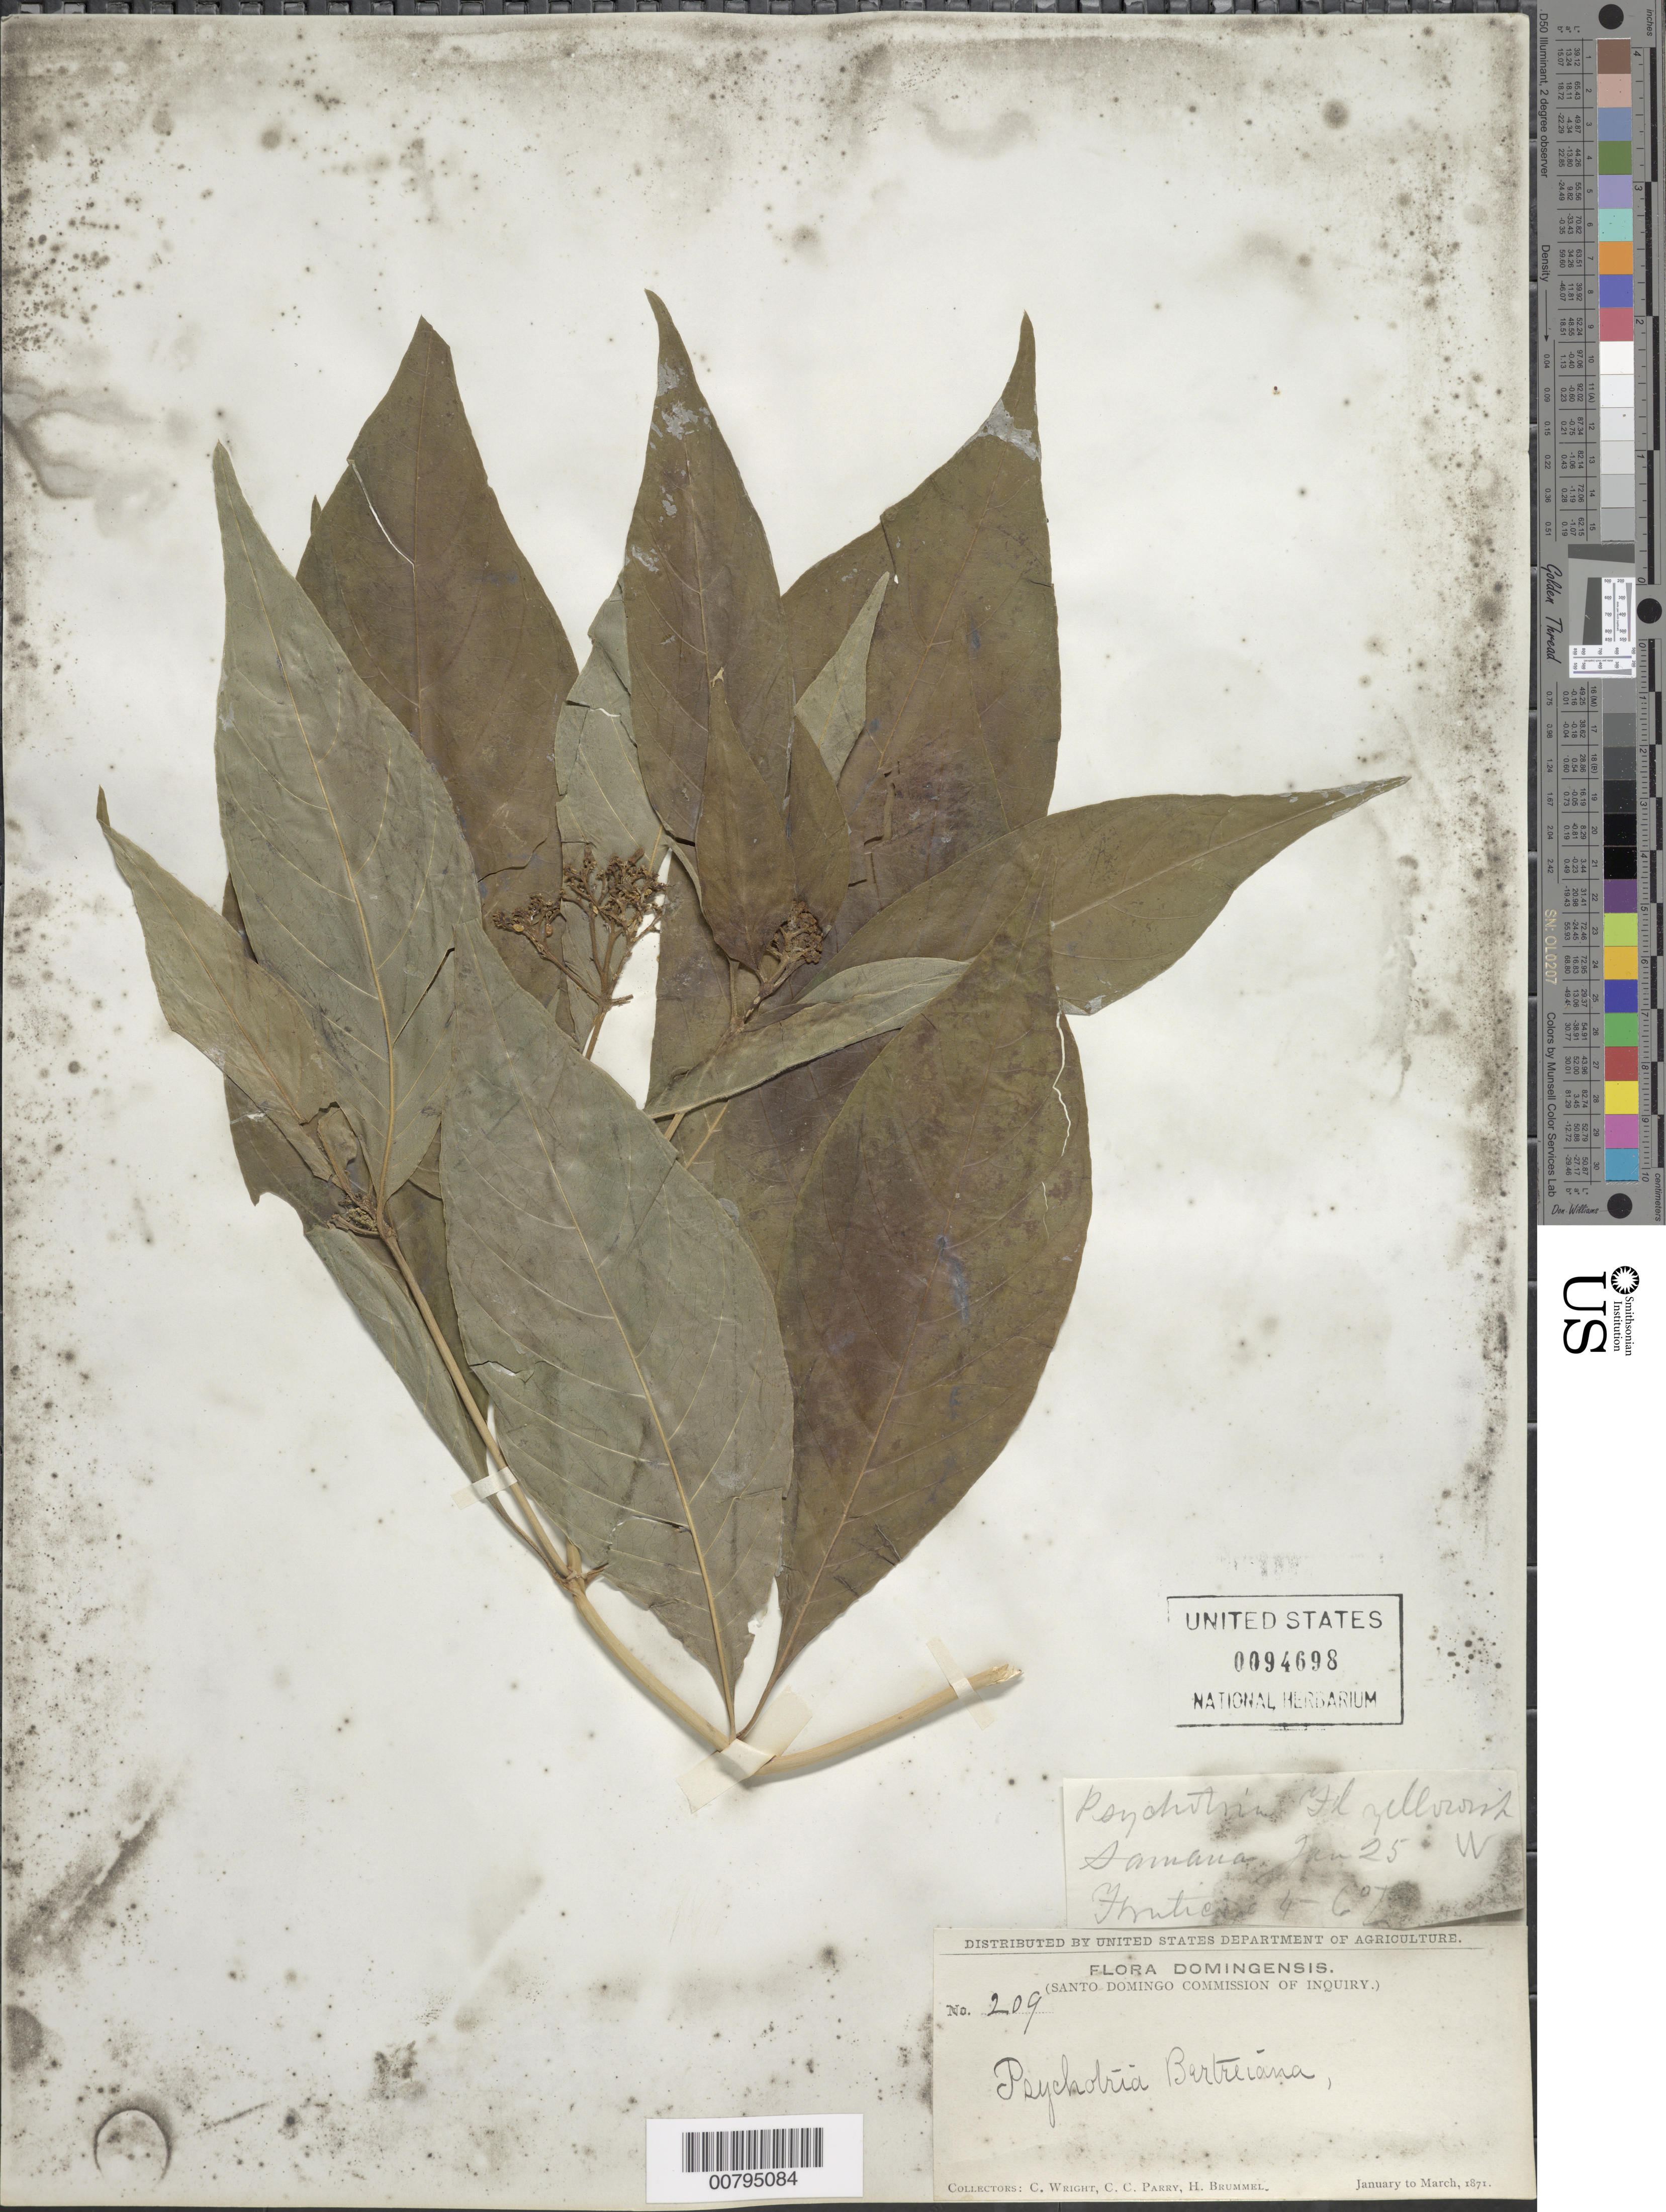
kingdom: Plantae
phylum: Tracheophyta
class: Magnoliopsida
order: Gentianales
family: Rubiaceae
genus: Psychotria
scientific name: Psychotria berteroana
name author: DC.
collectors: C. Wright, C. C. Parry & H. Brummel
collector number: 209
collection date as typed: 25 Jan 1871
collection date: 1871-01-25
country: Dominican Republic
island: Hispaniola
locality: Santo Domingo. Samana.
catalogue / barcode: US 94698